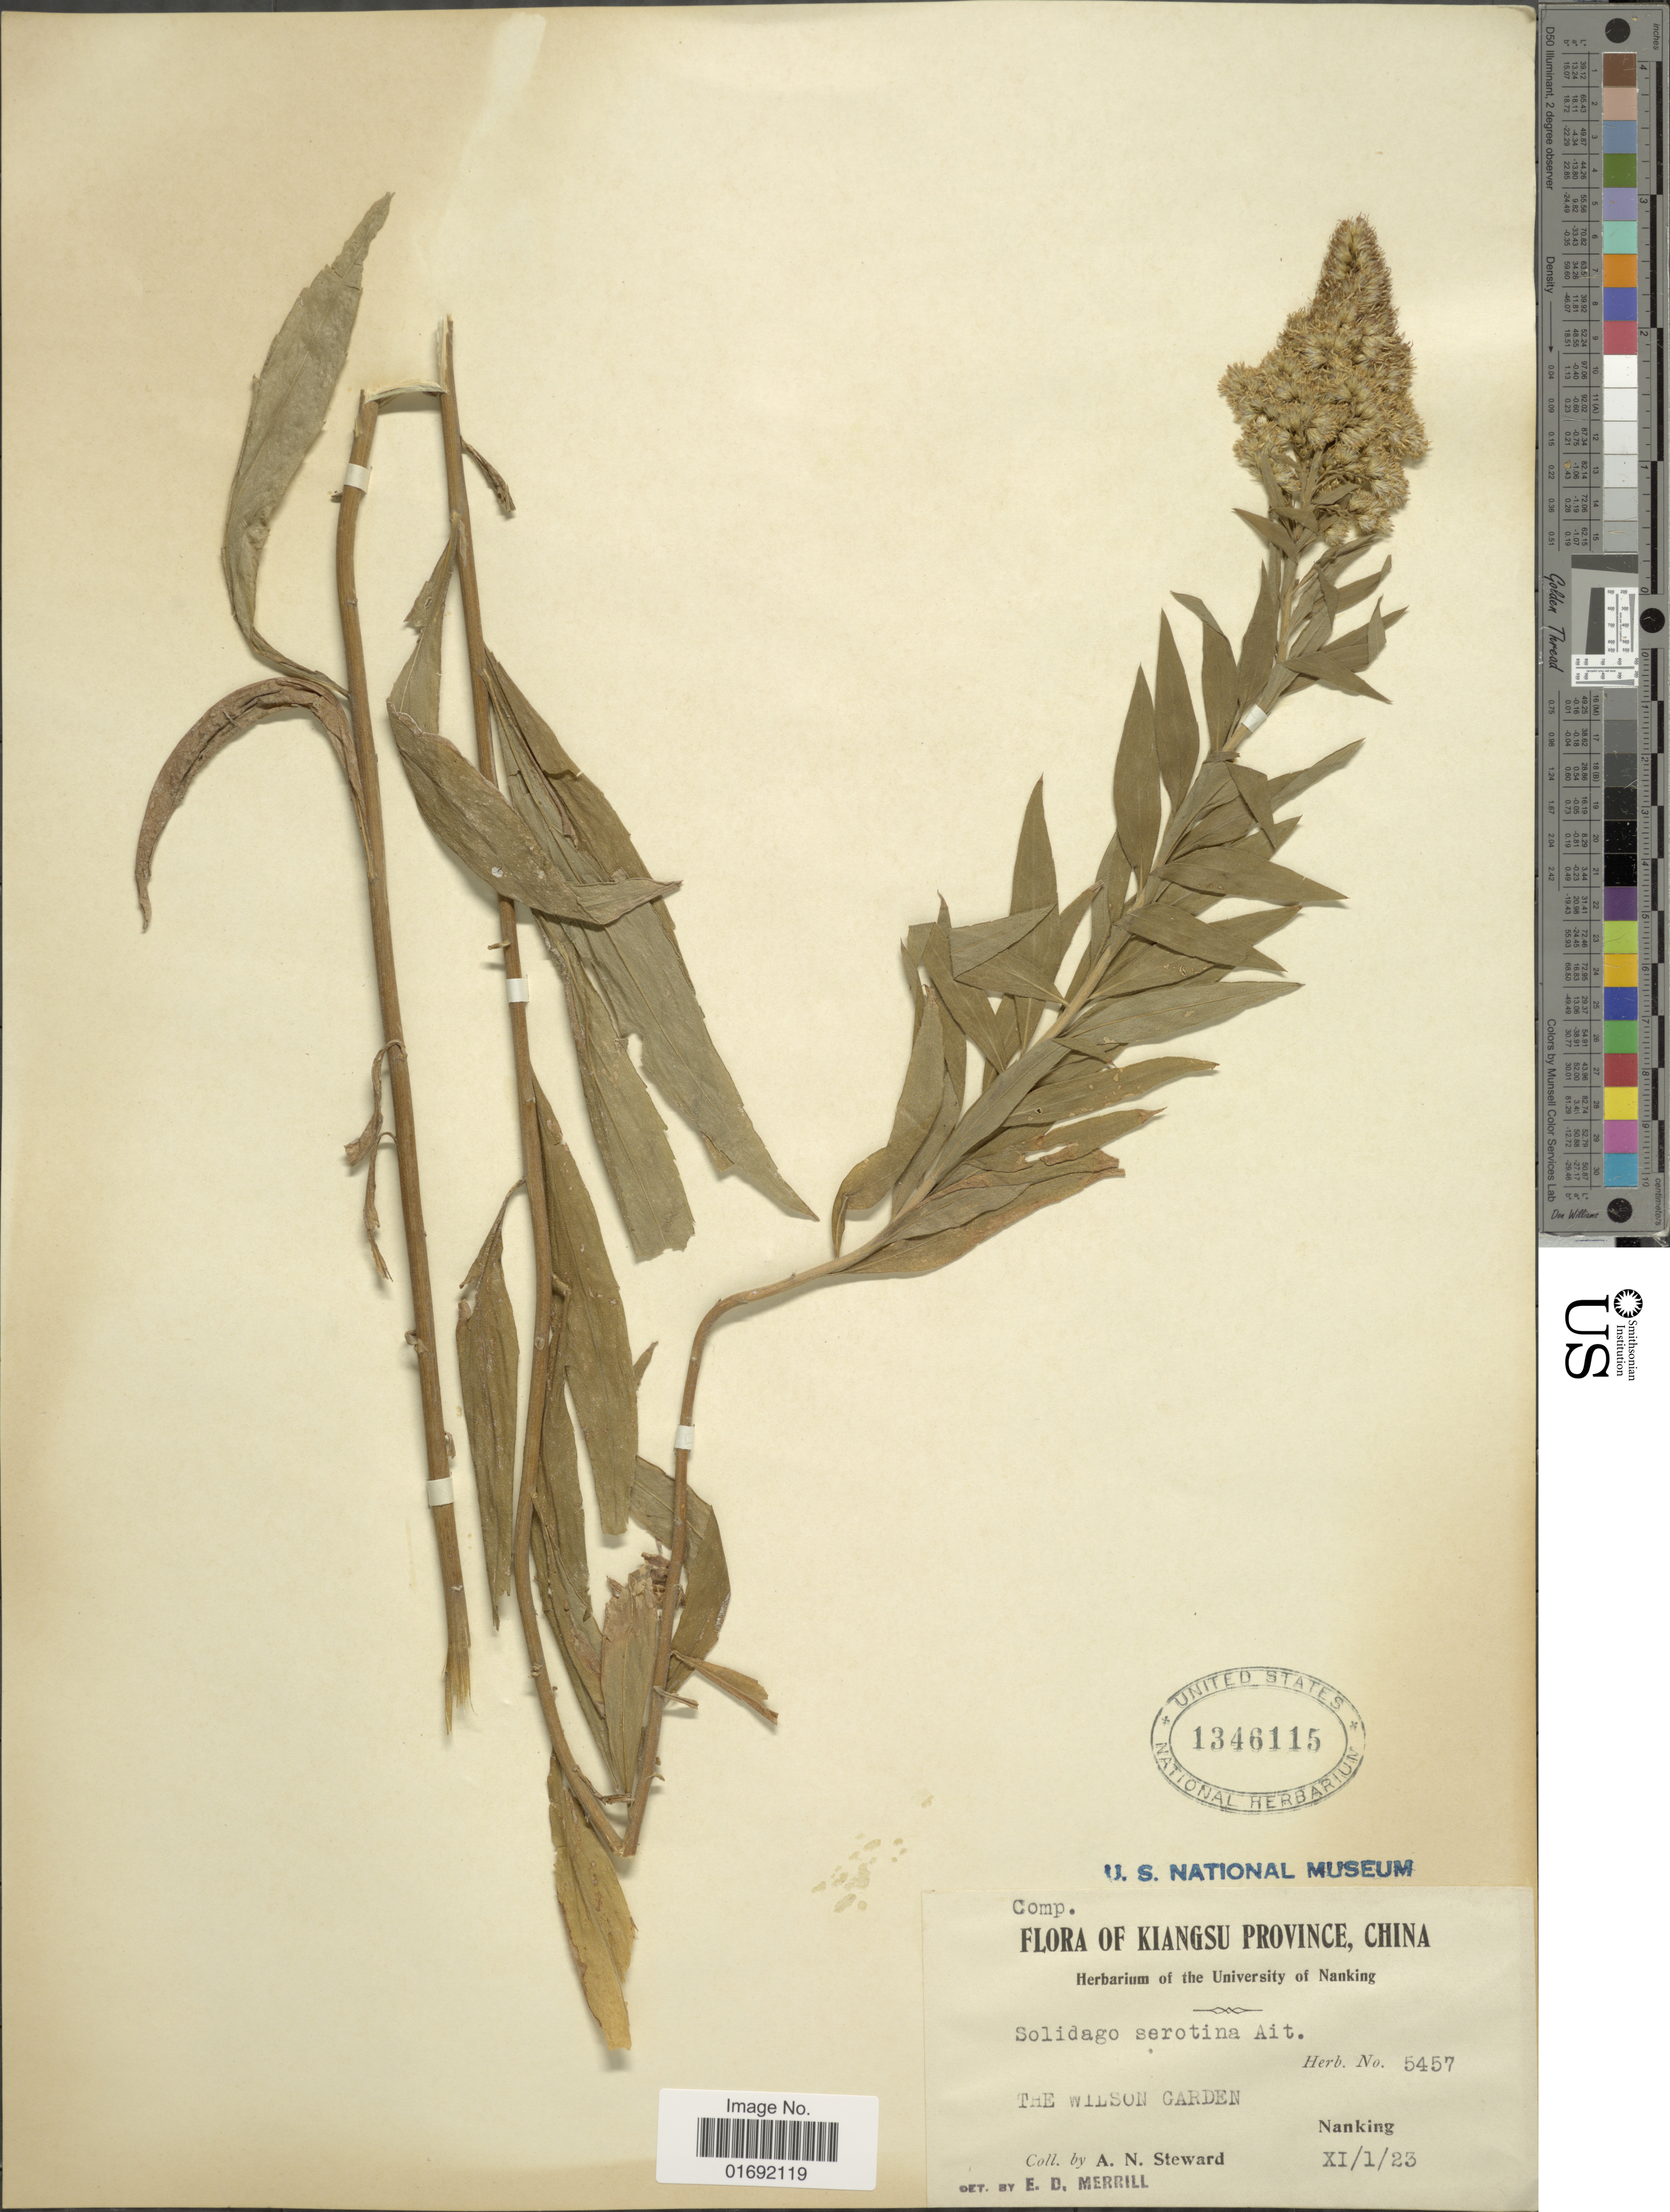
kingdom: Plantae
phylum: Tracheophyta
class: Magnoliopsida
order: Asterales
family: Asteraceae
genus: Solidago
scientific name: Solidago gigantea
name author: Aiton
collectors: A. N. Steward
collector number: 5457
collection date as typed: Transcribed d/m/y: 1/11/23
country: China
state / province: Jiangsu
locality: Kiangsu Province, The Wilson Garden, Nanking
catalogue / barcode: US 1346115